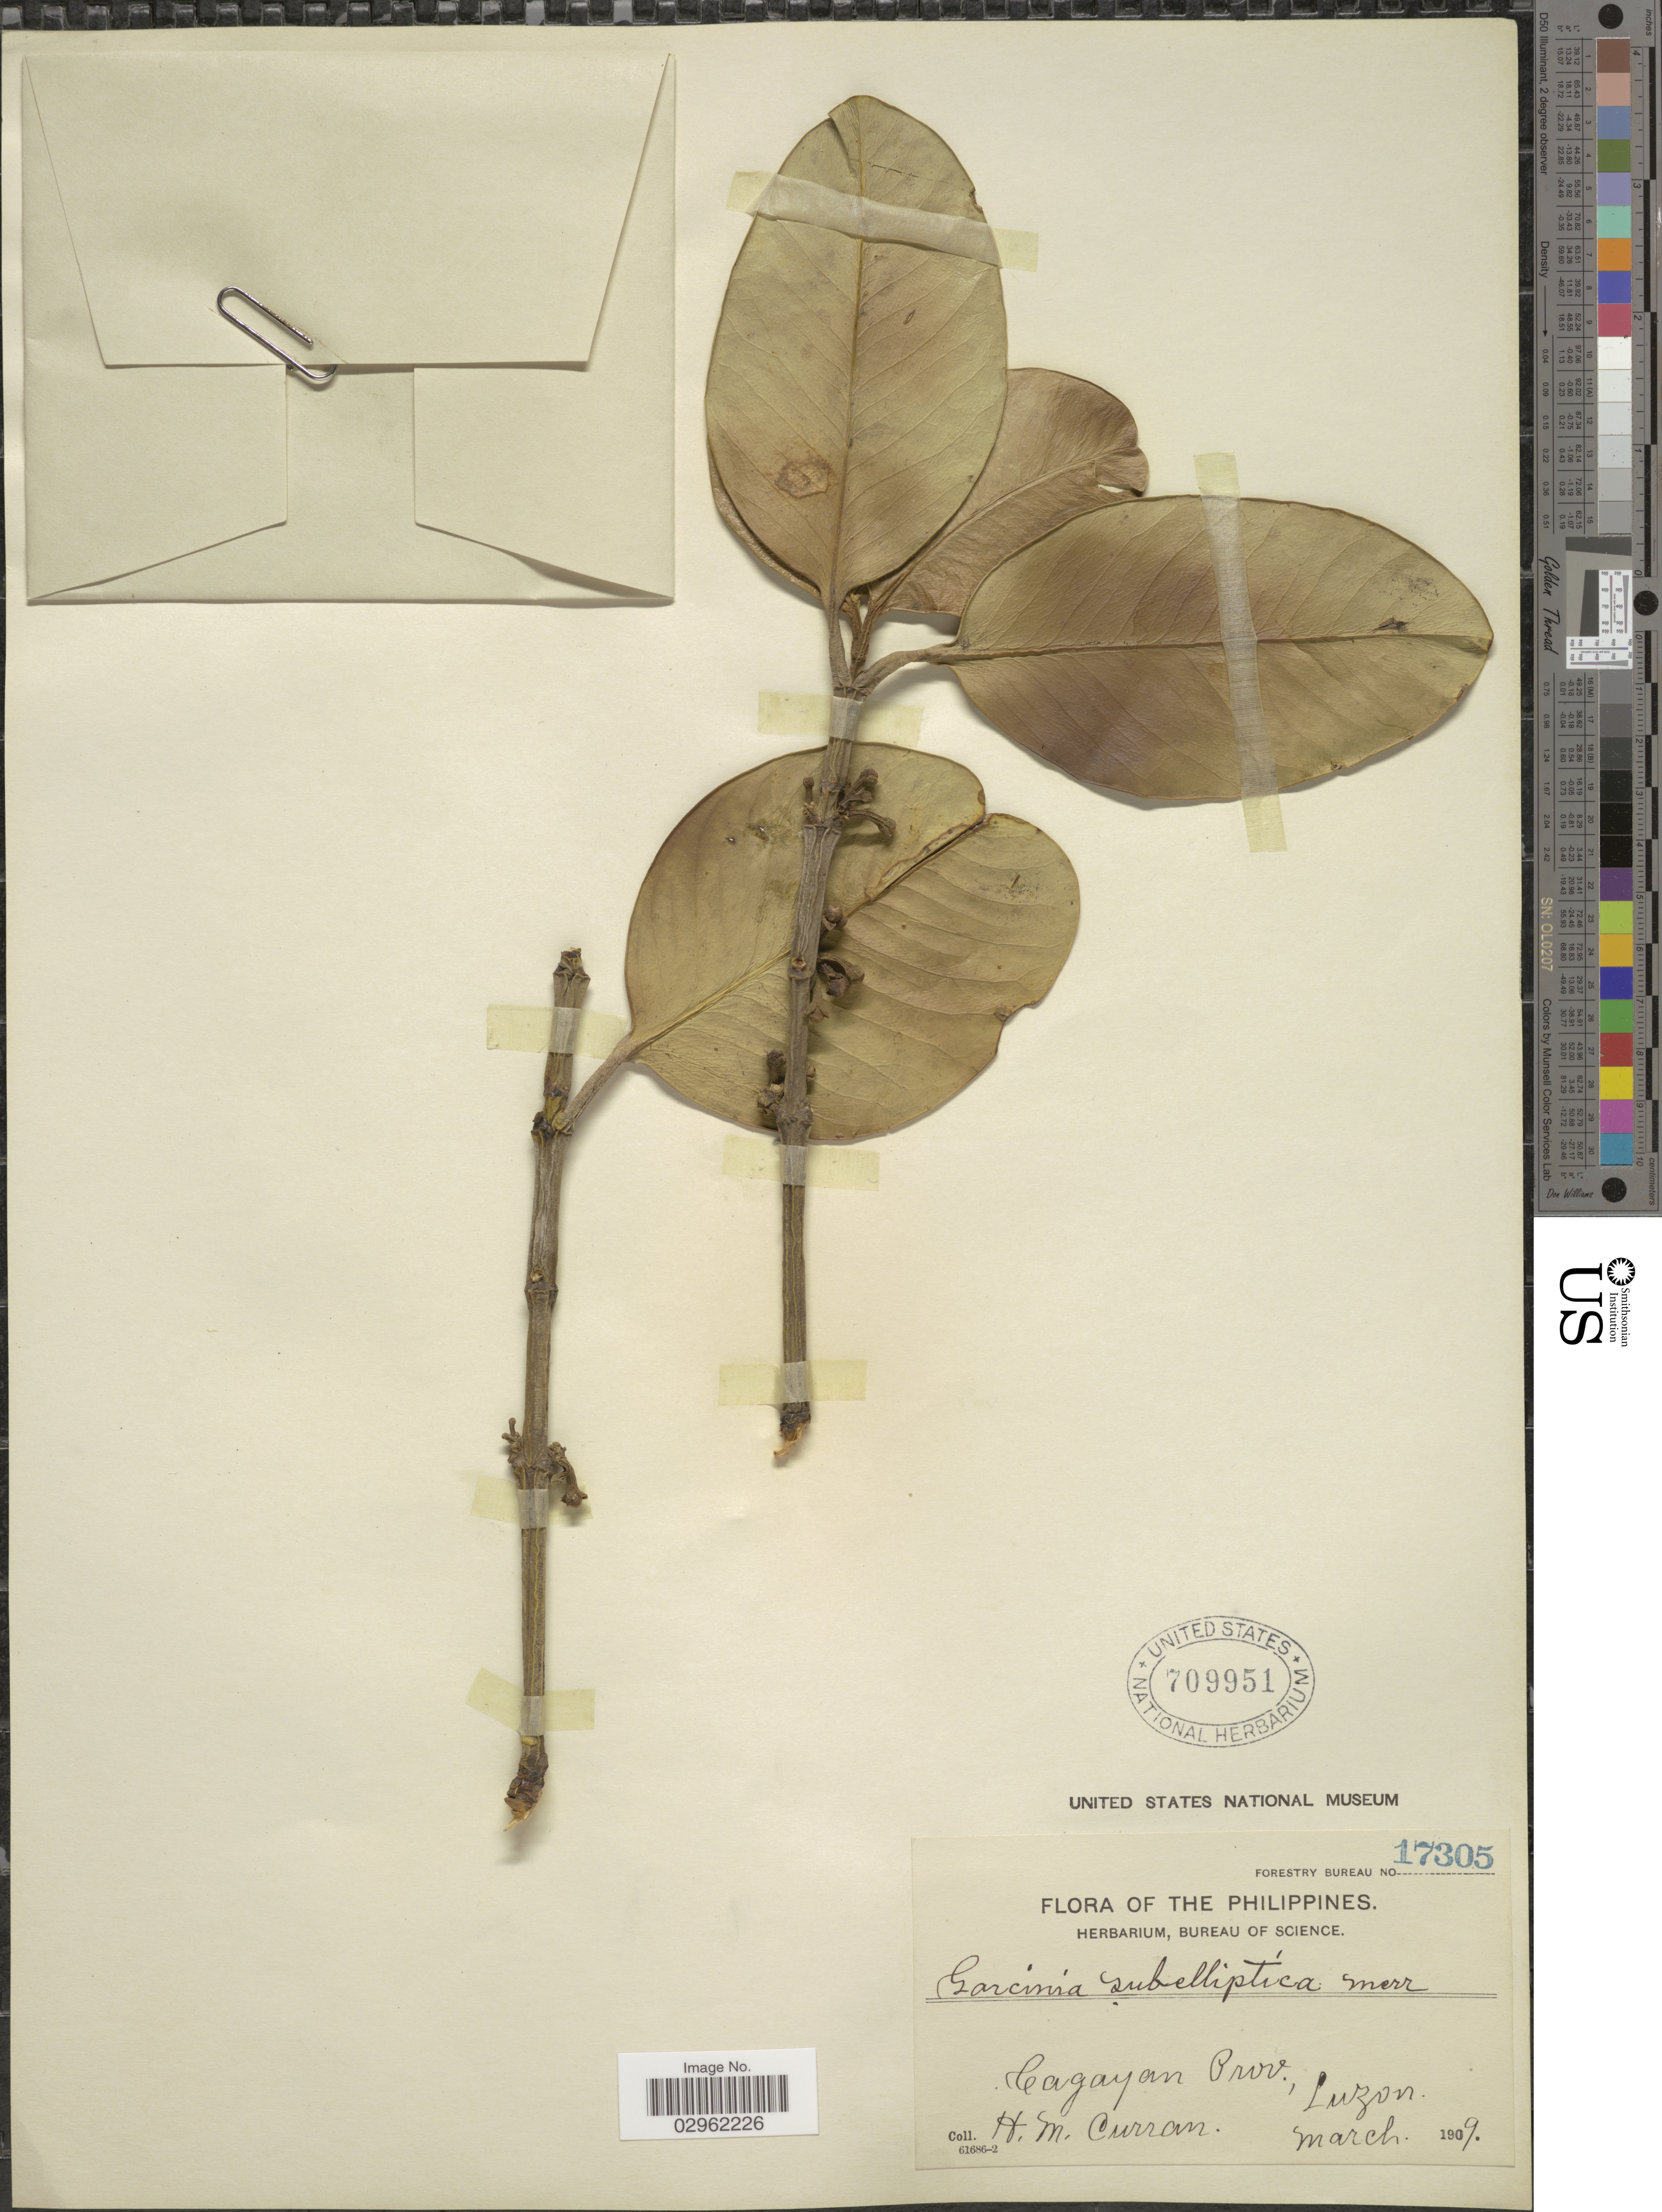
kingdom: Plantae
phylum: Tracheophyta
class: Magnoliopsida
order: Malpighiales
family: Clusiaceae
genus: Garcinia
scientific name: Garcinia subelliptica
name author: Merr.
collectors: H. M. Curran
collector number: Forestry Bureau 17305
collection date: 1909-03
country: Philippines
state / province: Cagayan Valley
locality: Cagayan Prov., Luzon.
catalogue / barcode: US 709951